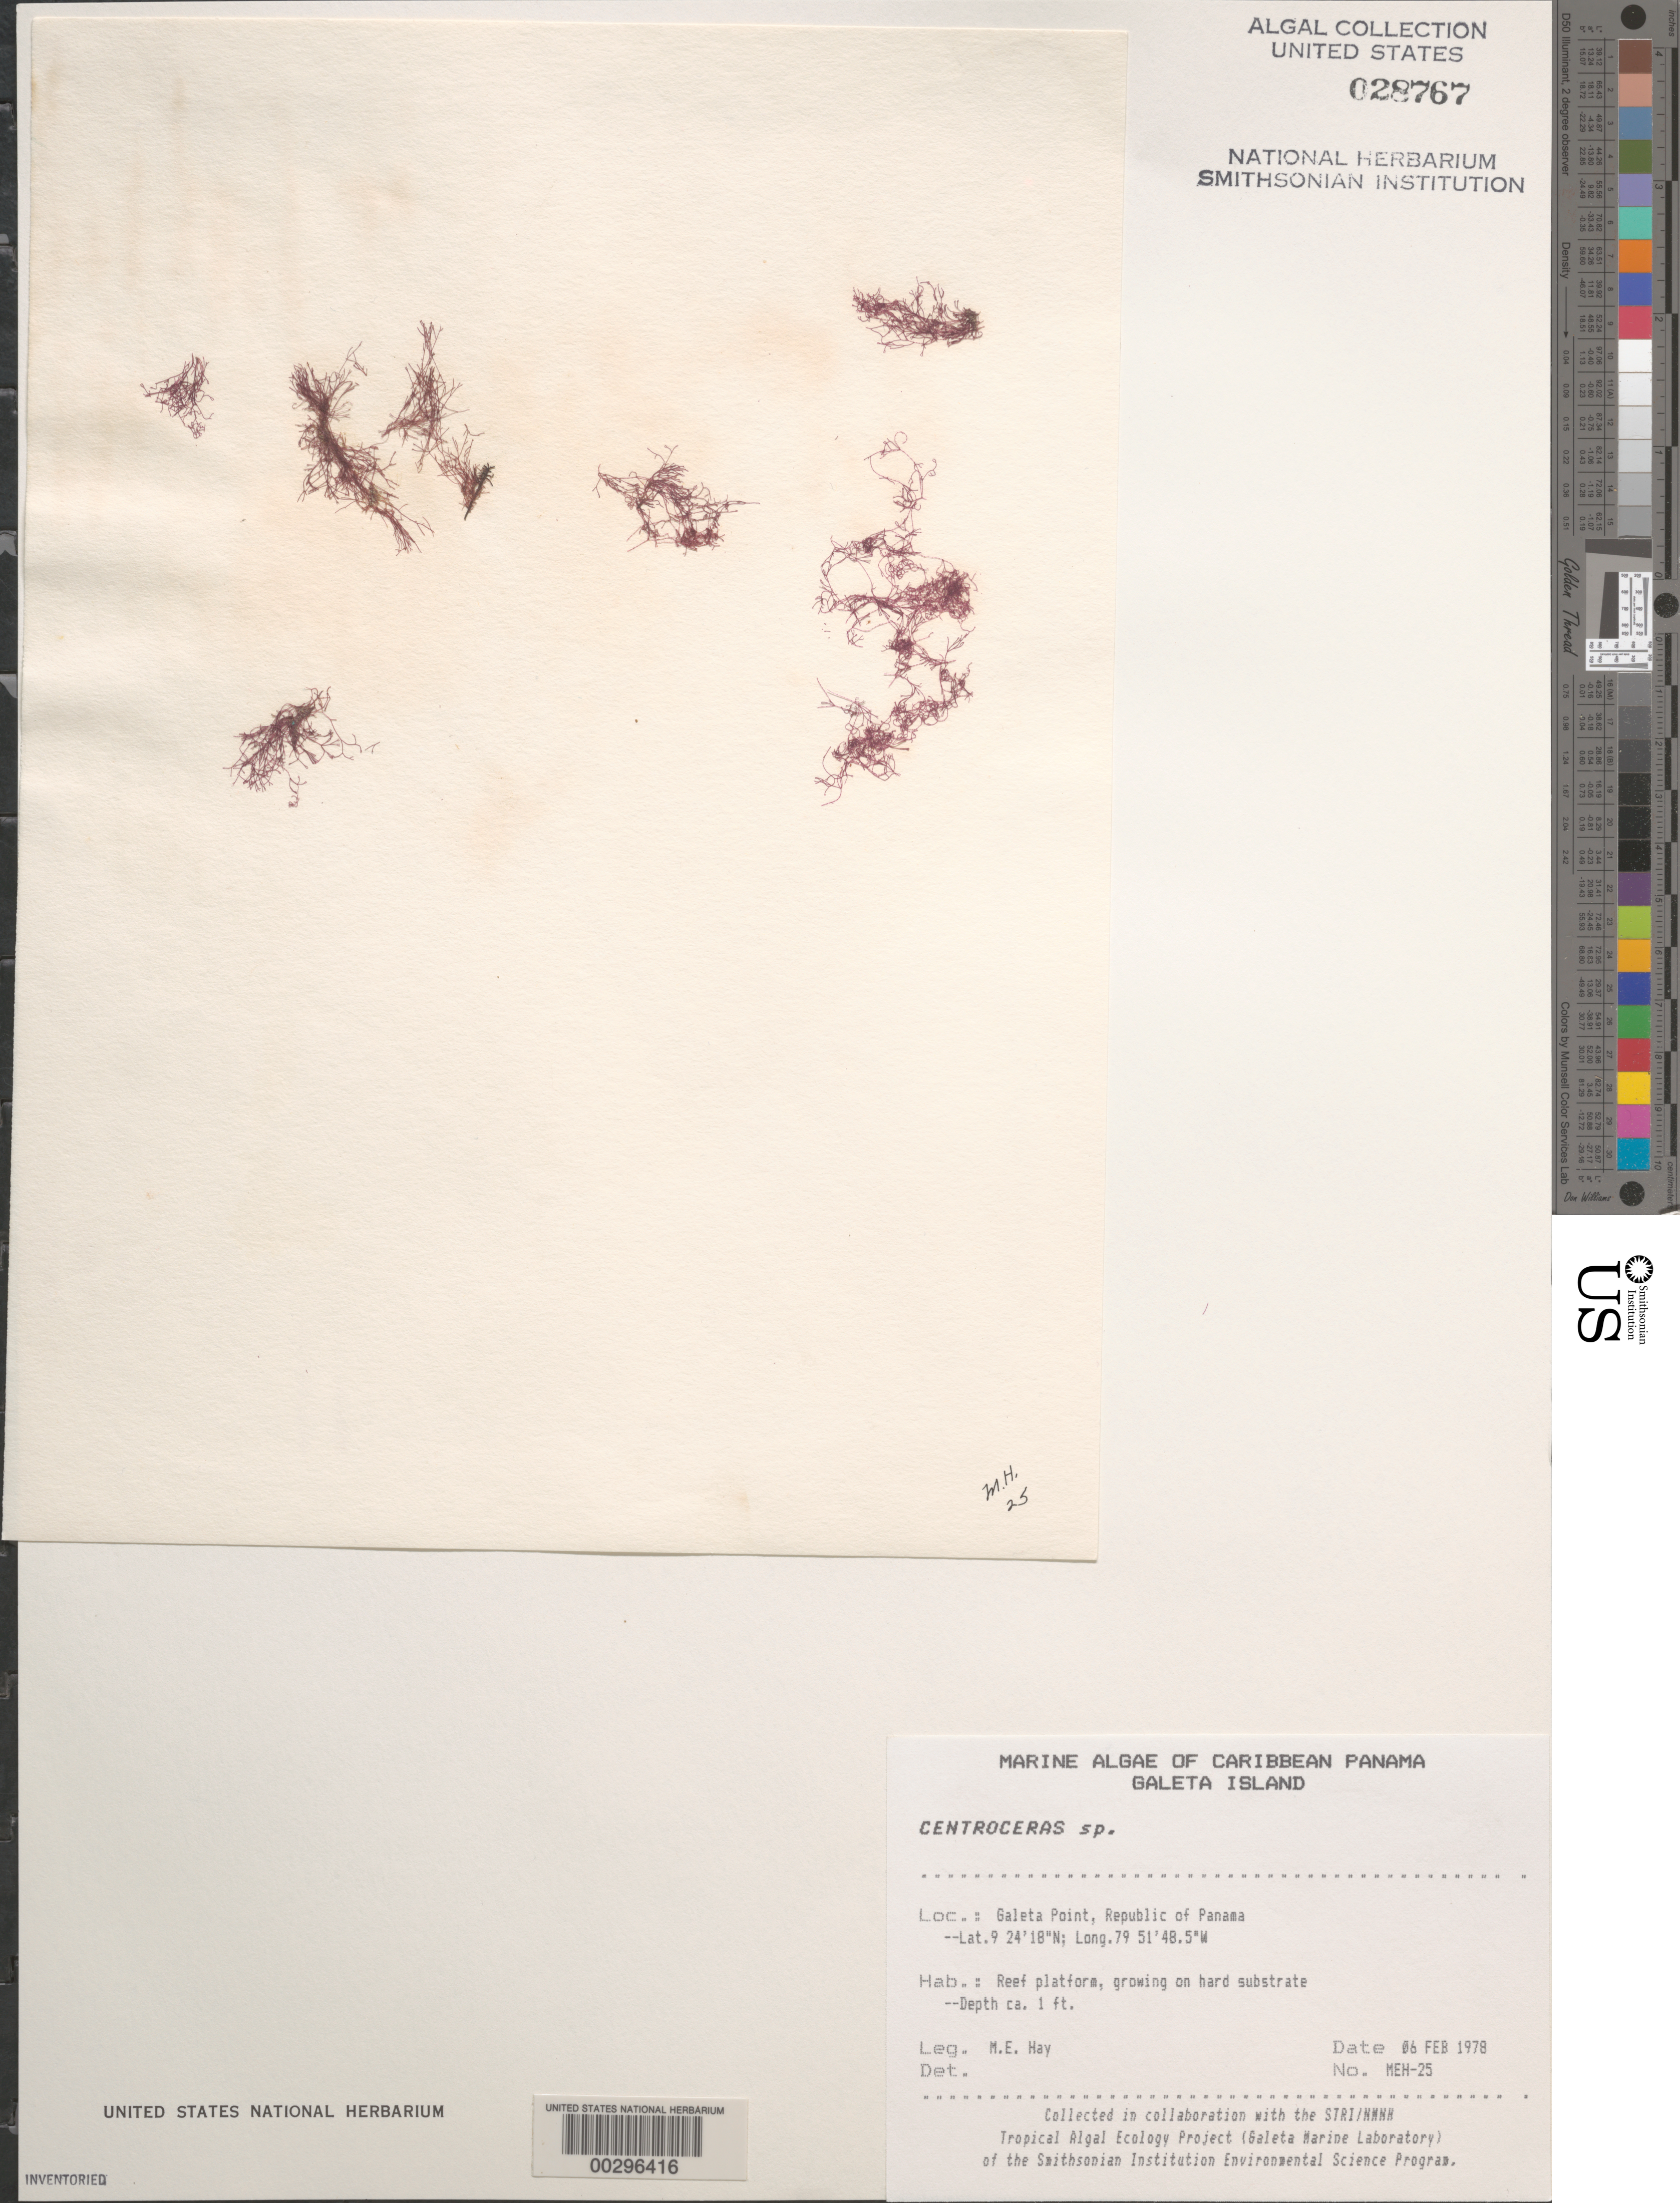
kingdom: Plantae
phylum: Rhodophyta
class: Florideophyceae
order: Ceramiales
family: Ceramiaceae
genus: Centroceras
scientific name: Centroceras sp.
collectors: M. E. Hay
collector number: MEH-25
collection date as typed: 06 Feb 1978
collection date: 1978-02-06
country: Panama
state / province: Colón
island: Galeta Island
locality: Galeta Point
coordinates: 9 24'18"N, 79 51'48.5"W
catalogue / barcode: US 28767